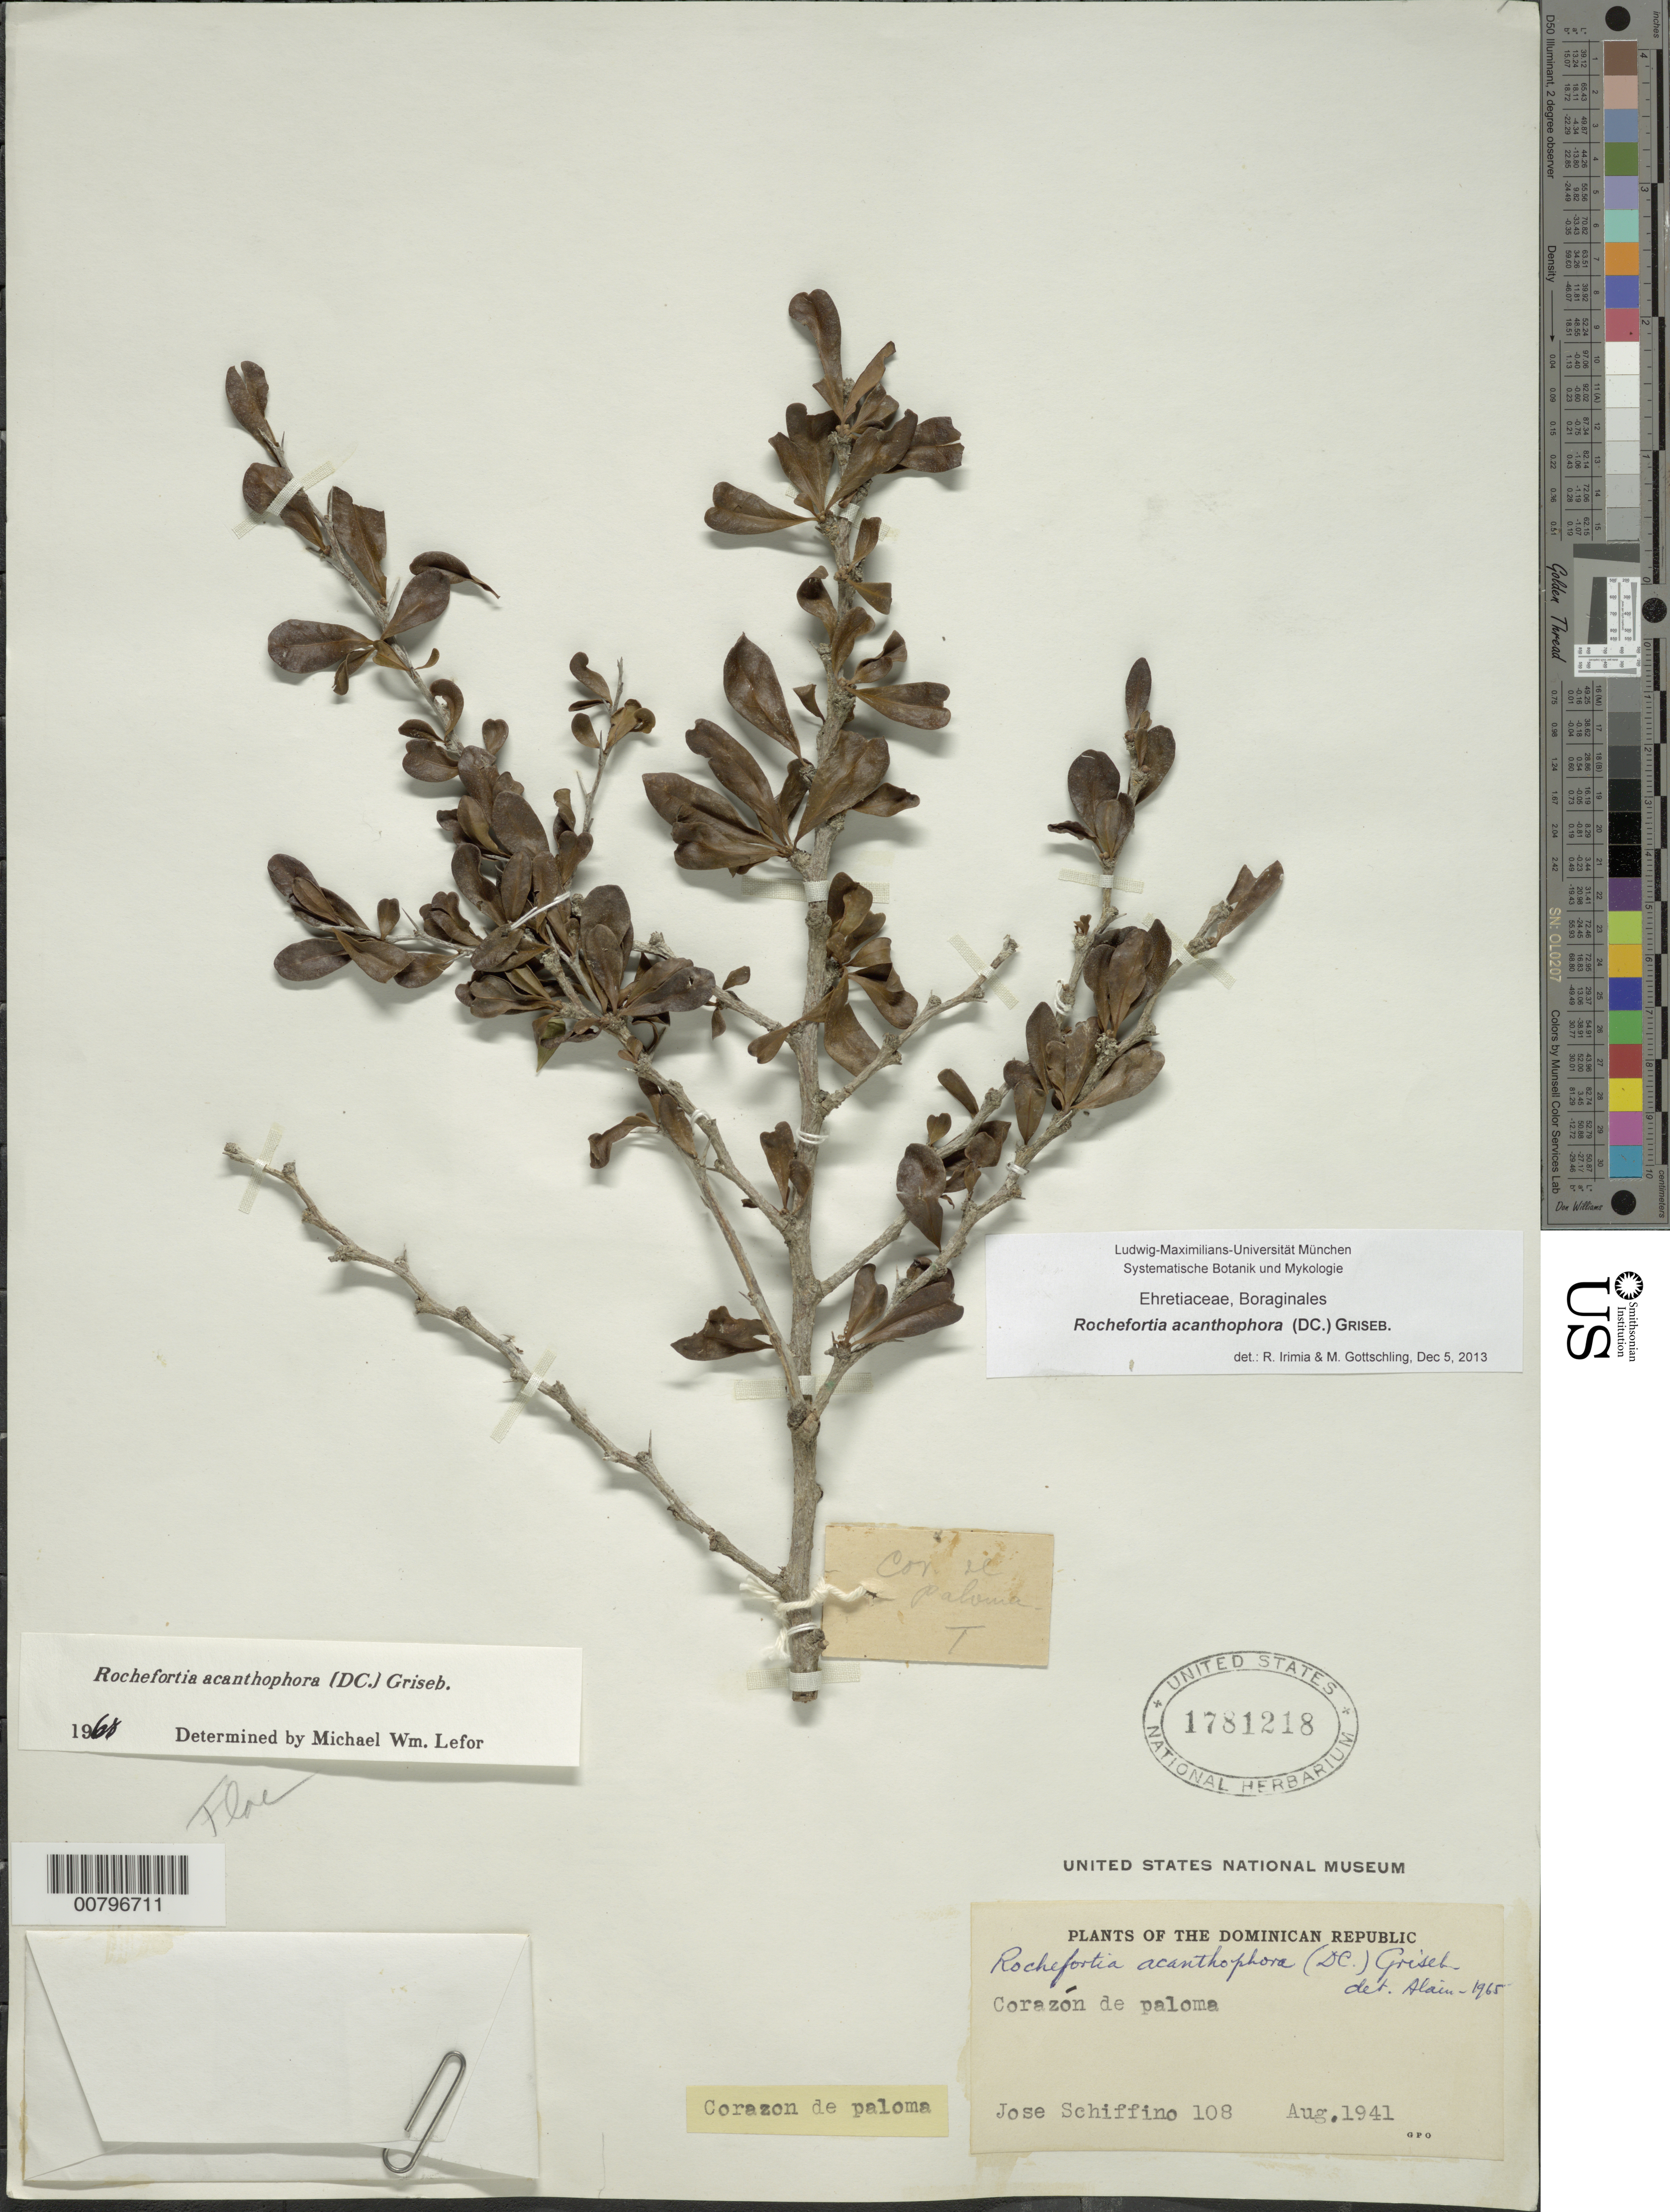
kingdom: Plantae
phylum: Tracheophyta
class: Magnoliopsida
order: Boraginales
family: Ehretiaceae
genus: Rochefortia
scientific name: Rochefortia acanthophora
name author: (DC.) Griseb.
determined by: Irimia, R.; Gottschling, M.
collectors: J. Shiffino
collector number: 108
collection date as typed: Aug 1941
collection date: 1941-08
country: Dominican Republic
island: Hispaniola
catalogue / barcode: US 1781218